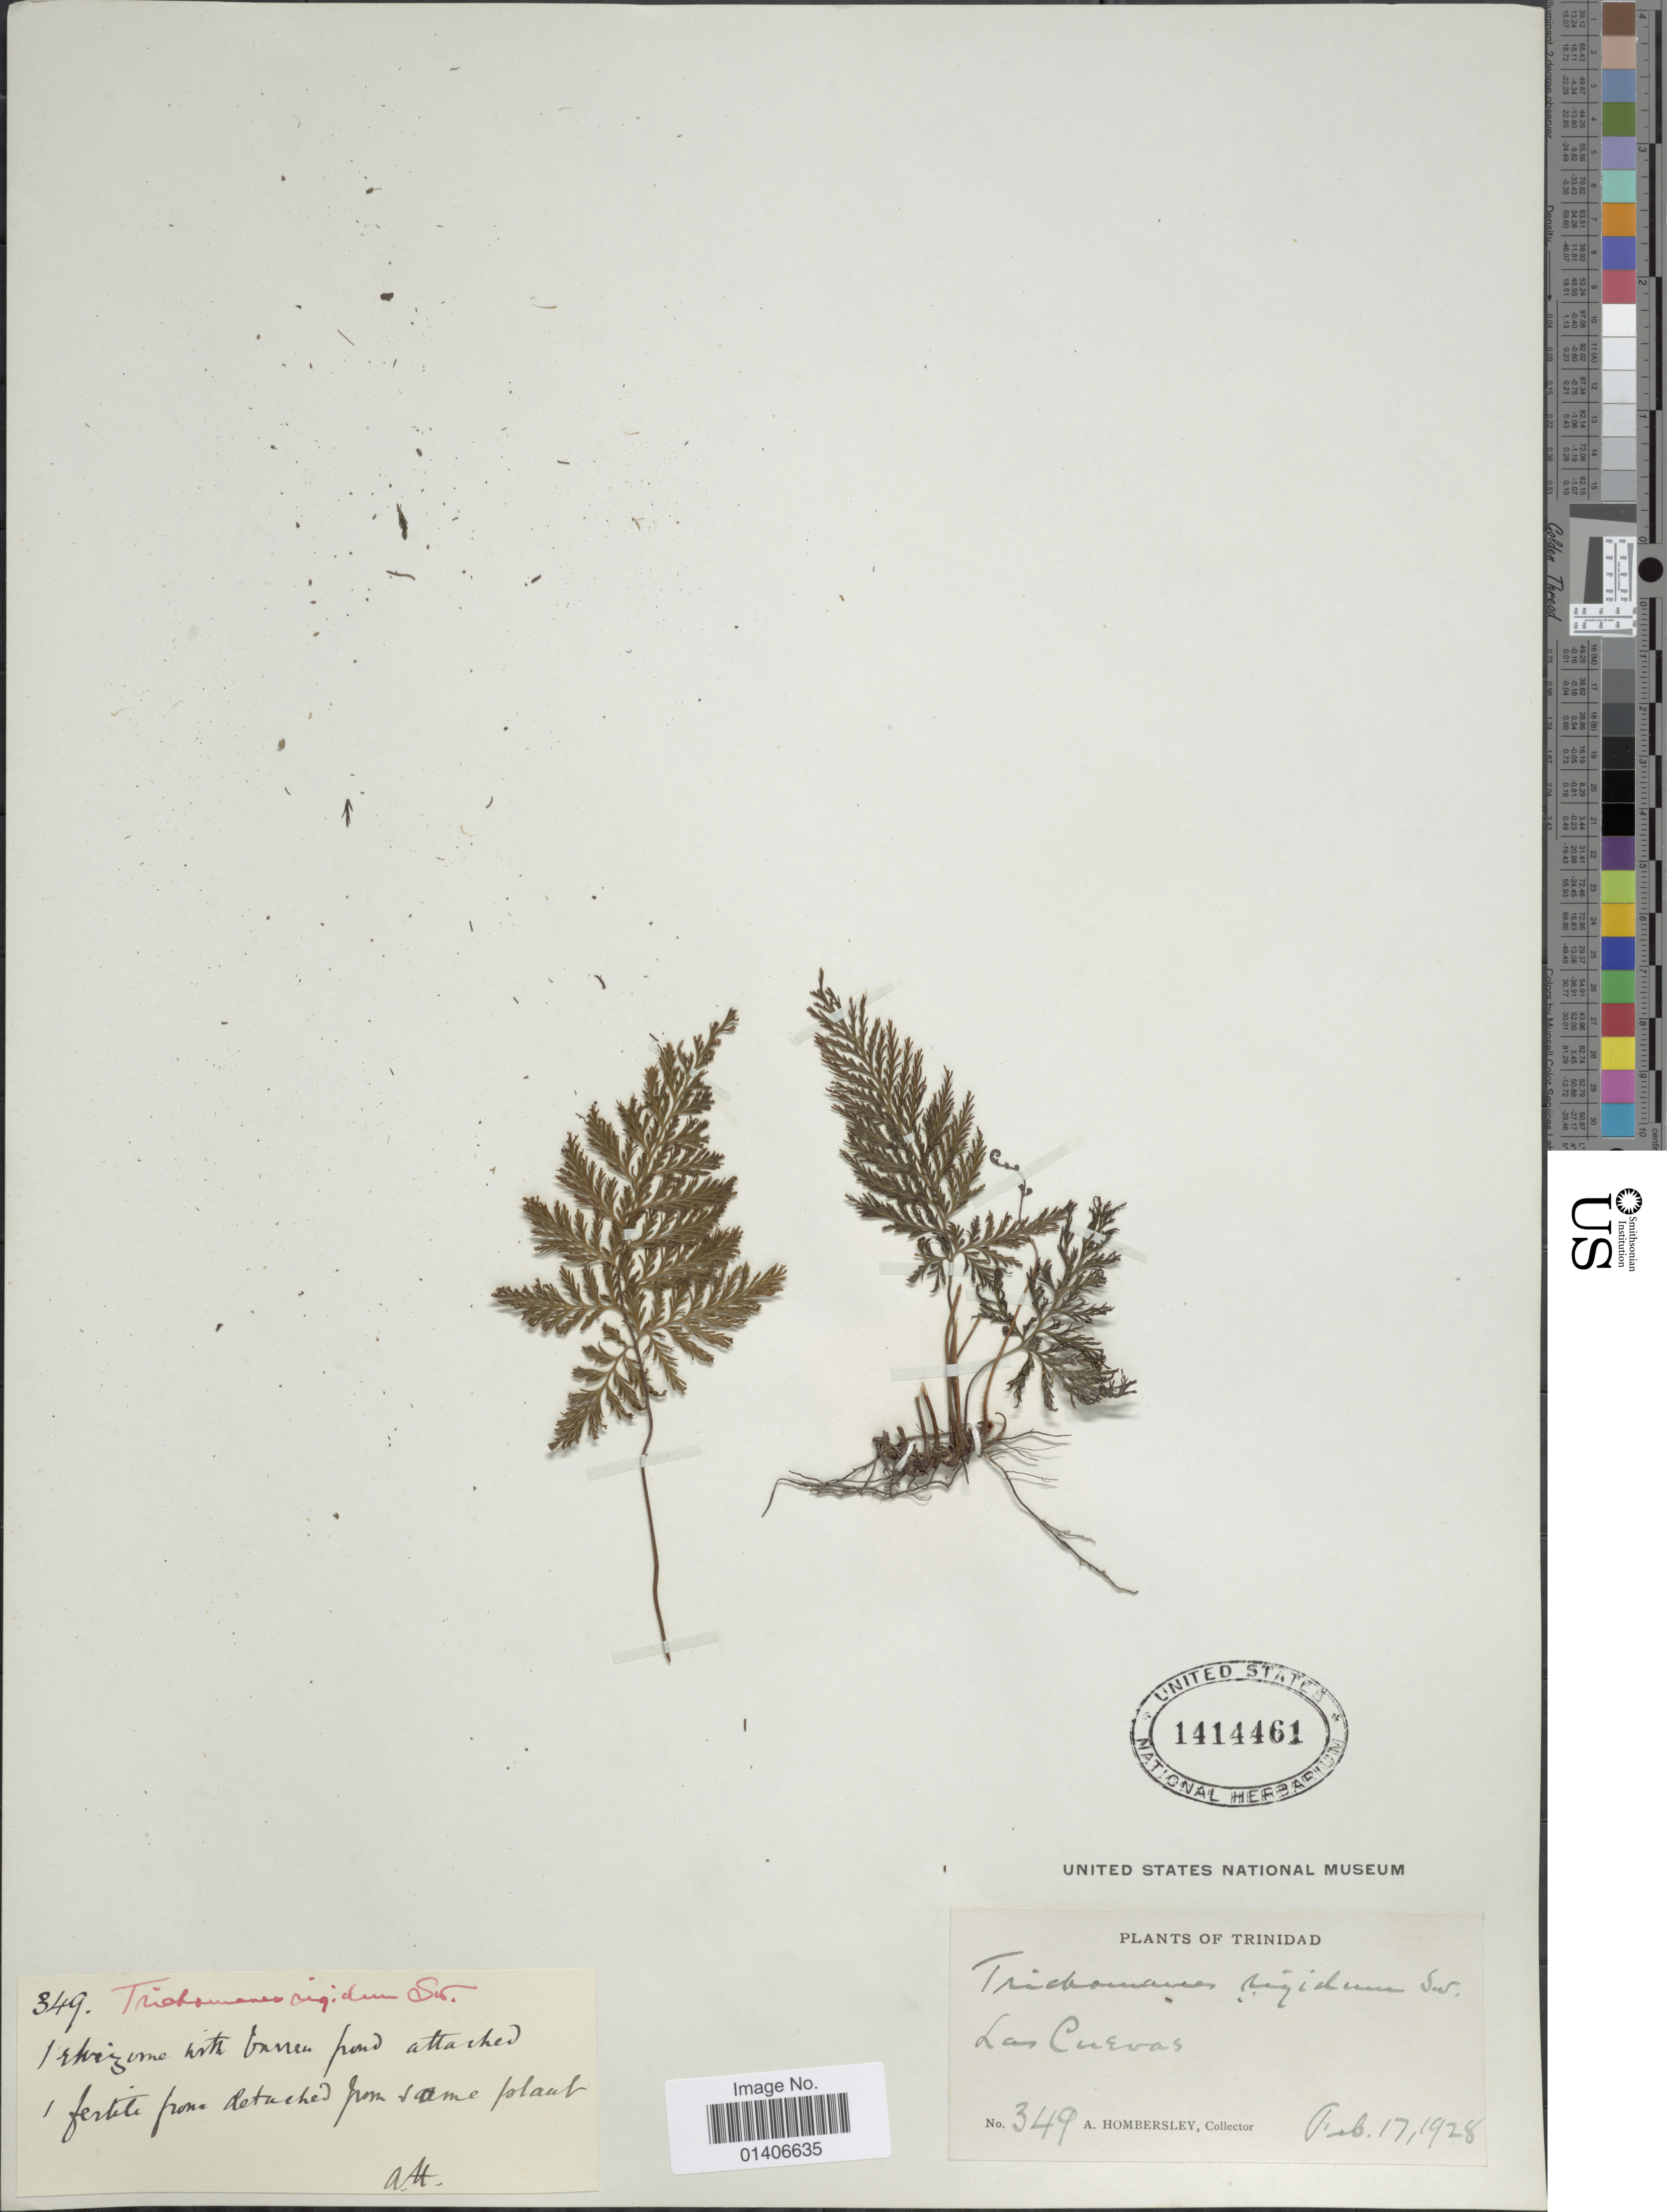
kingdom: Plantae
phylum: Tracheophyta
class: Polypodiopsida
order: Hymenophyllales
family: Hymenophyllaceae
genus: Abrodictyum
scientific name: Abrodictyum rigidum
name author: (Sw.) Ebihara & Dubuisson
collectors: A. Hombersley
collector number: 349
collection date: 1928-02-17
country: Trinidad and Tobago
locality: Trinidad, La Cuevas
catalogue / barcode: US 1414461